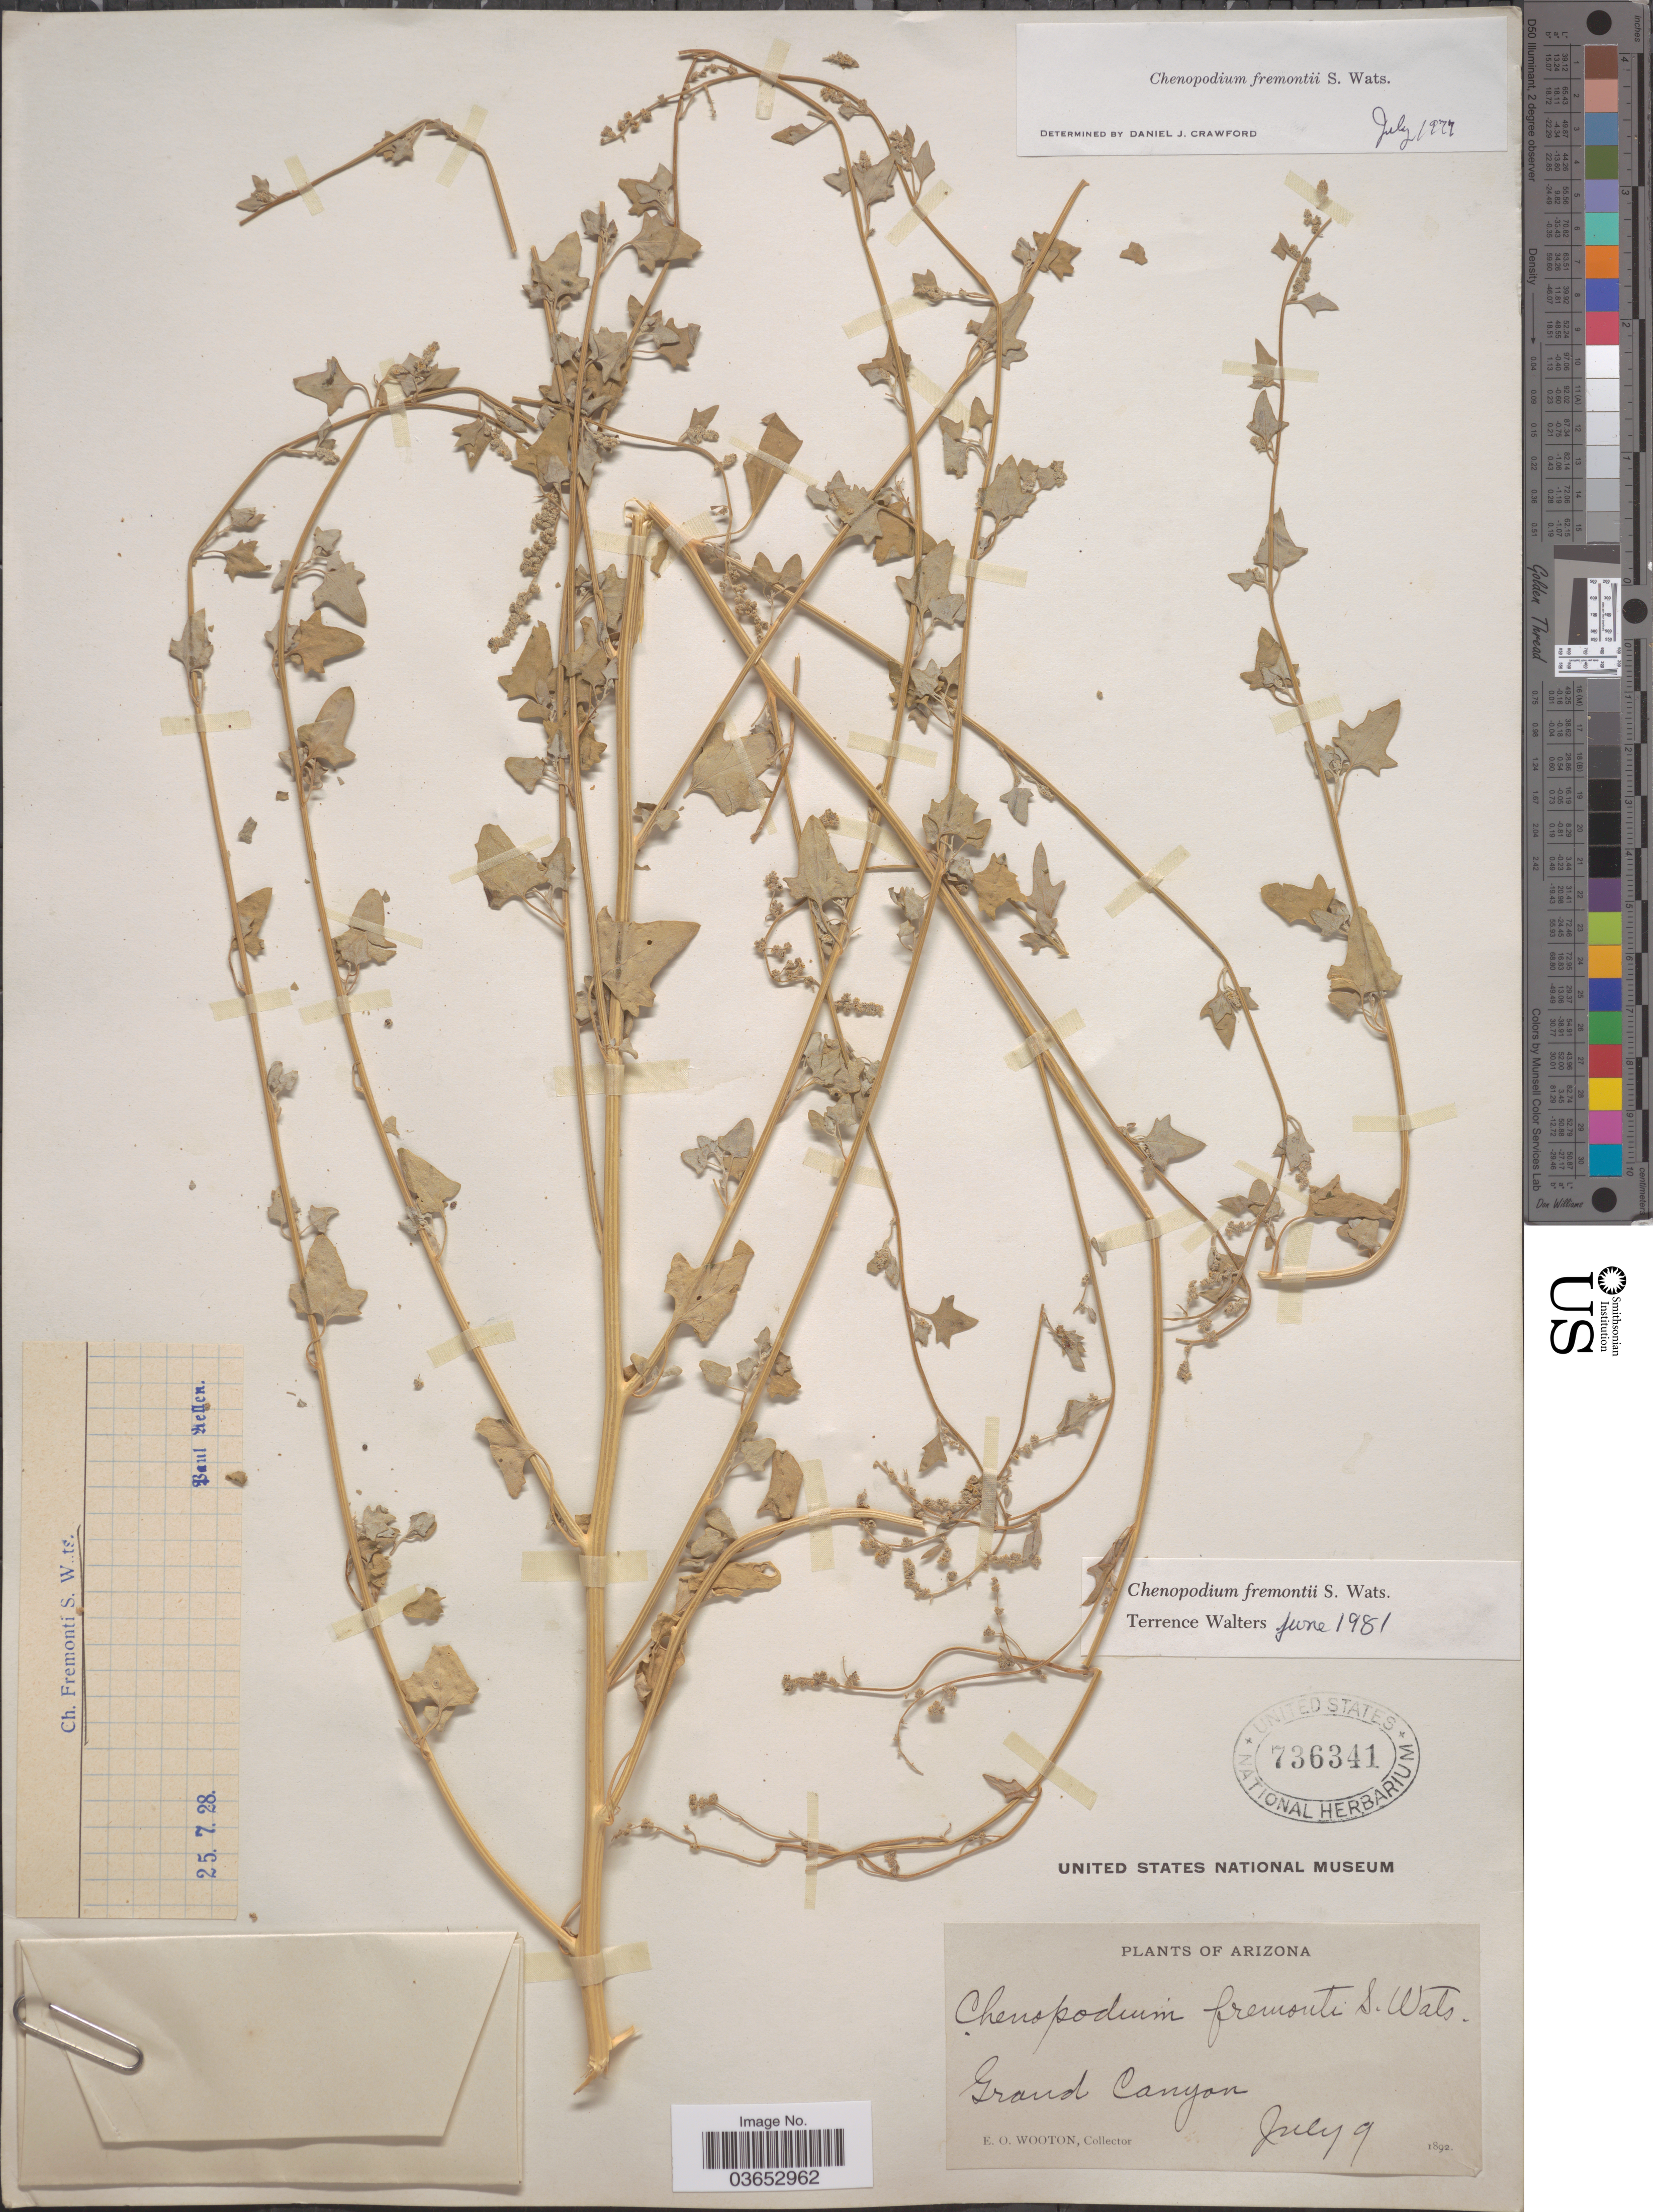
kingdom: Plantae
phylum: Tracheophyta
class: Magnoliopsida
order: Caryophyllales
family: Amaranthaceae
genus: Chenopodium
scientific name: Chenopodium fremontii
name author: S. Watson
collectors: E. O. Wooton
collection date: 1892-07-09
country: United States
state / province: Arizona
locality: Grand Canyon.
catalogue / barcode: US 736341